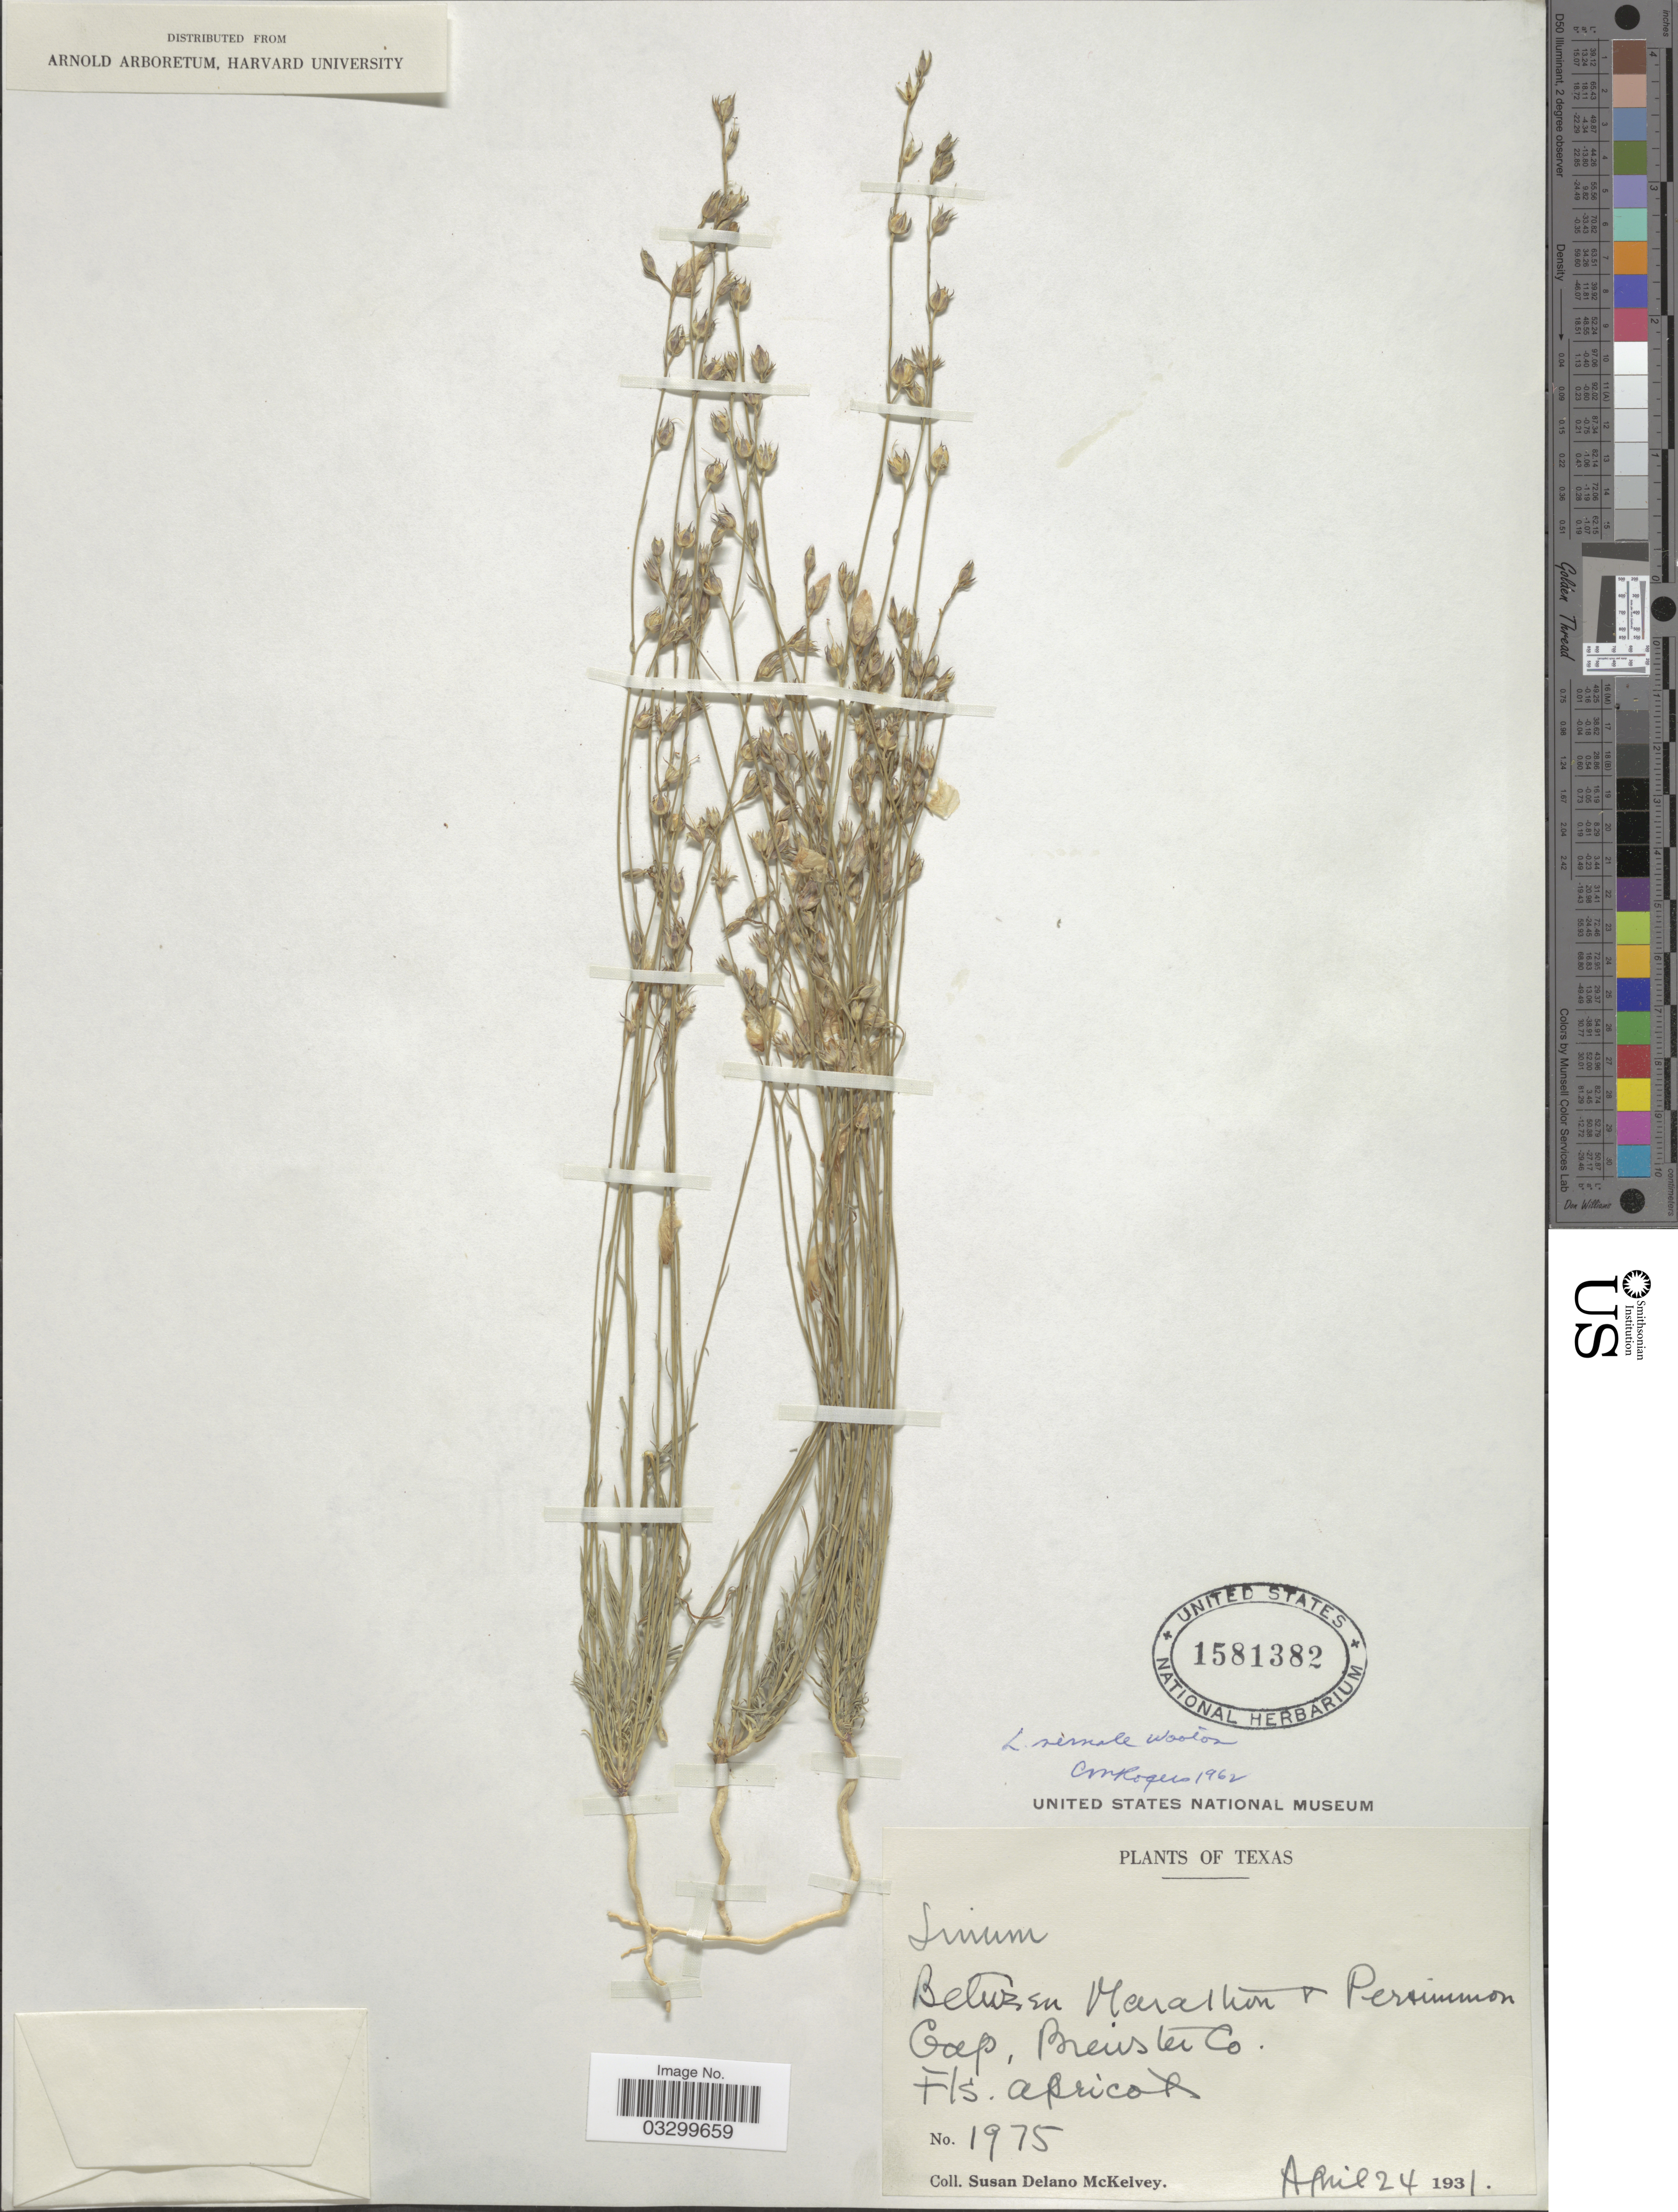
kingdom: Plantae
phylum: Tracheophyta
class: Magnoliopsida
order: Malpighiales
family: Linaceae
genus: Linum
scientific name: Linum vernale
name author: Wooton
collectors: S. A. McKelvey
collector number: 1975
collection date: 1931-04-24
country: United States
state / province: Texas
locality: Between Marathon & Persimmon Gap, Brewster Co.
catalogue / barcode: US 1581382